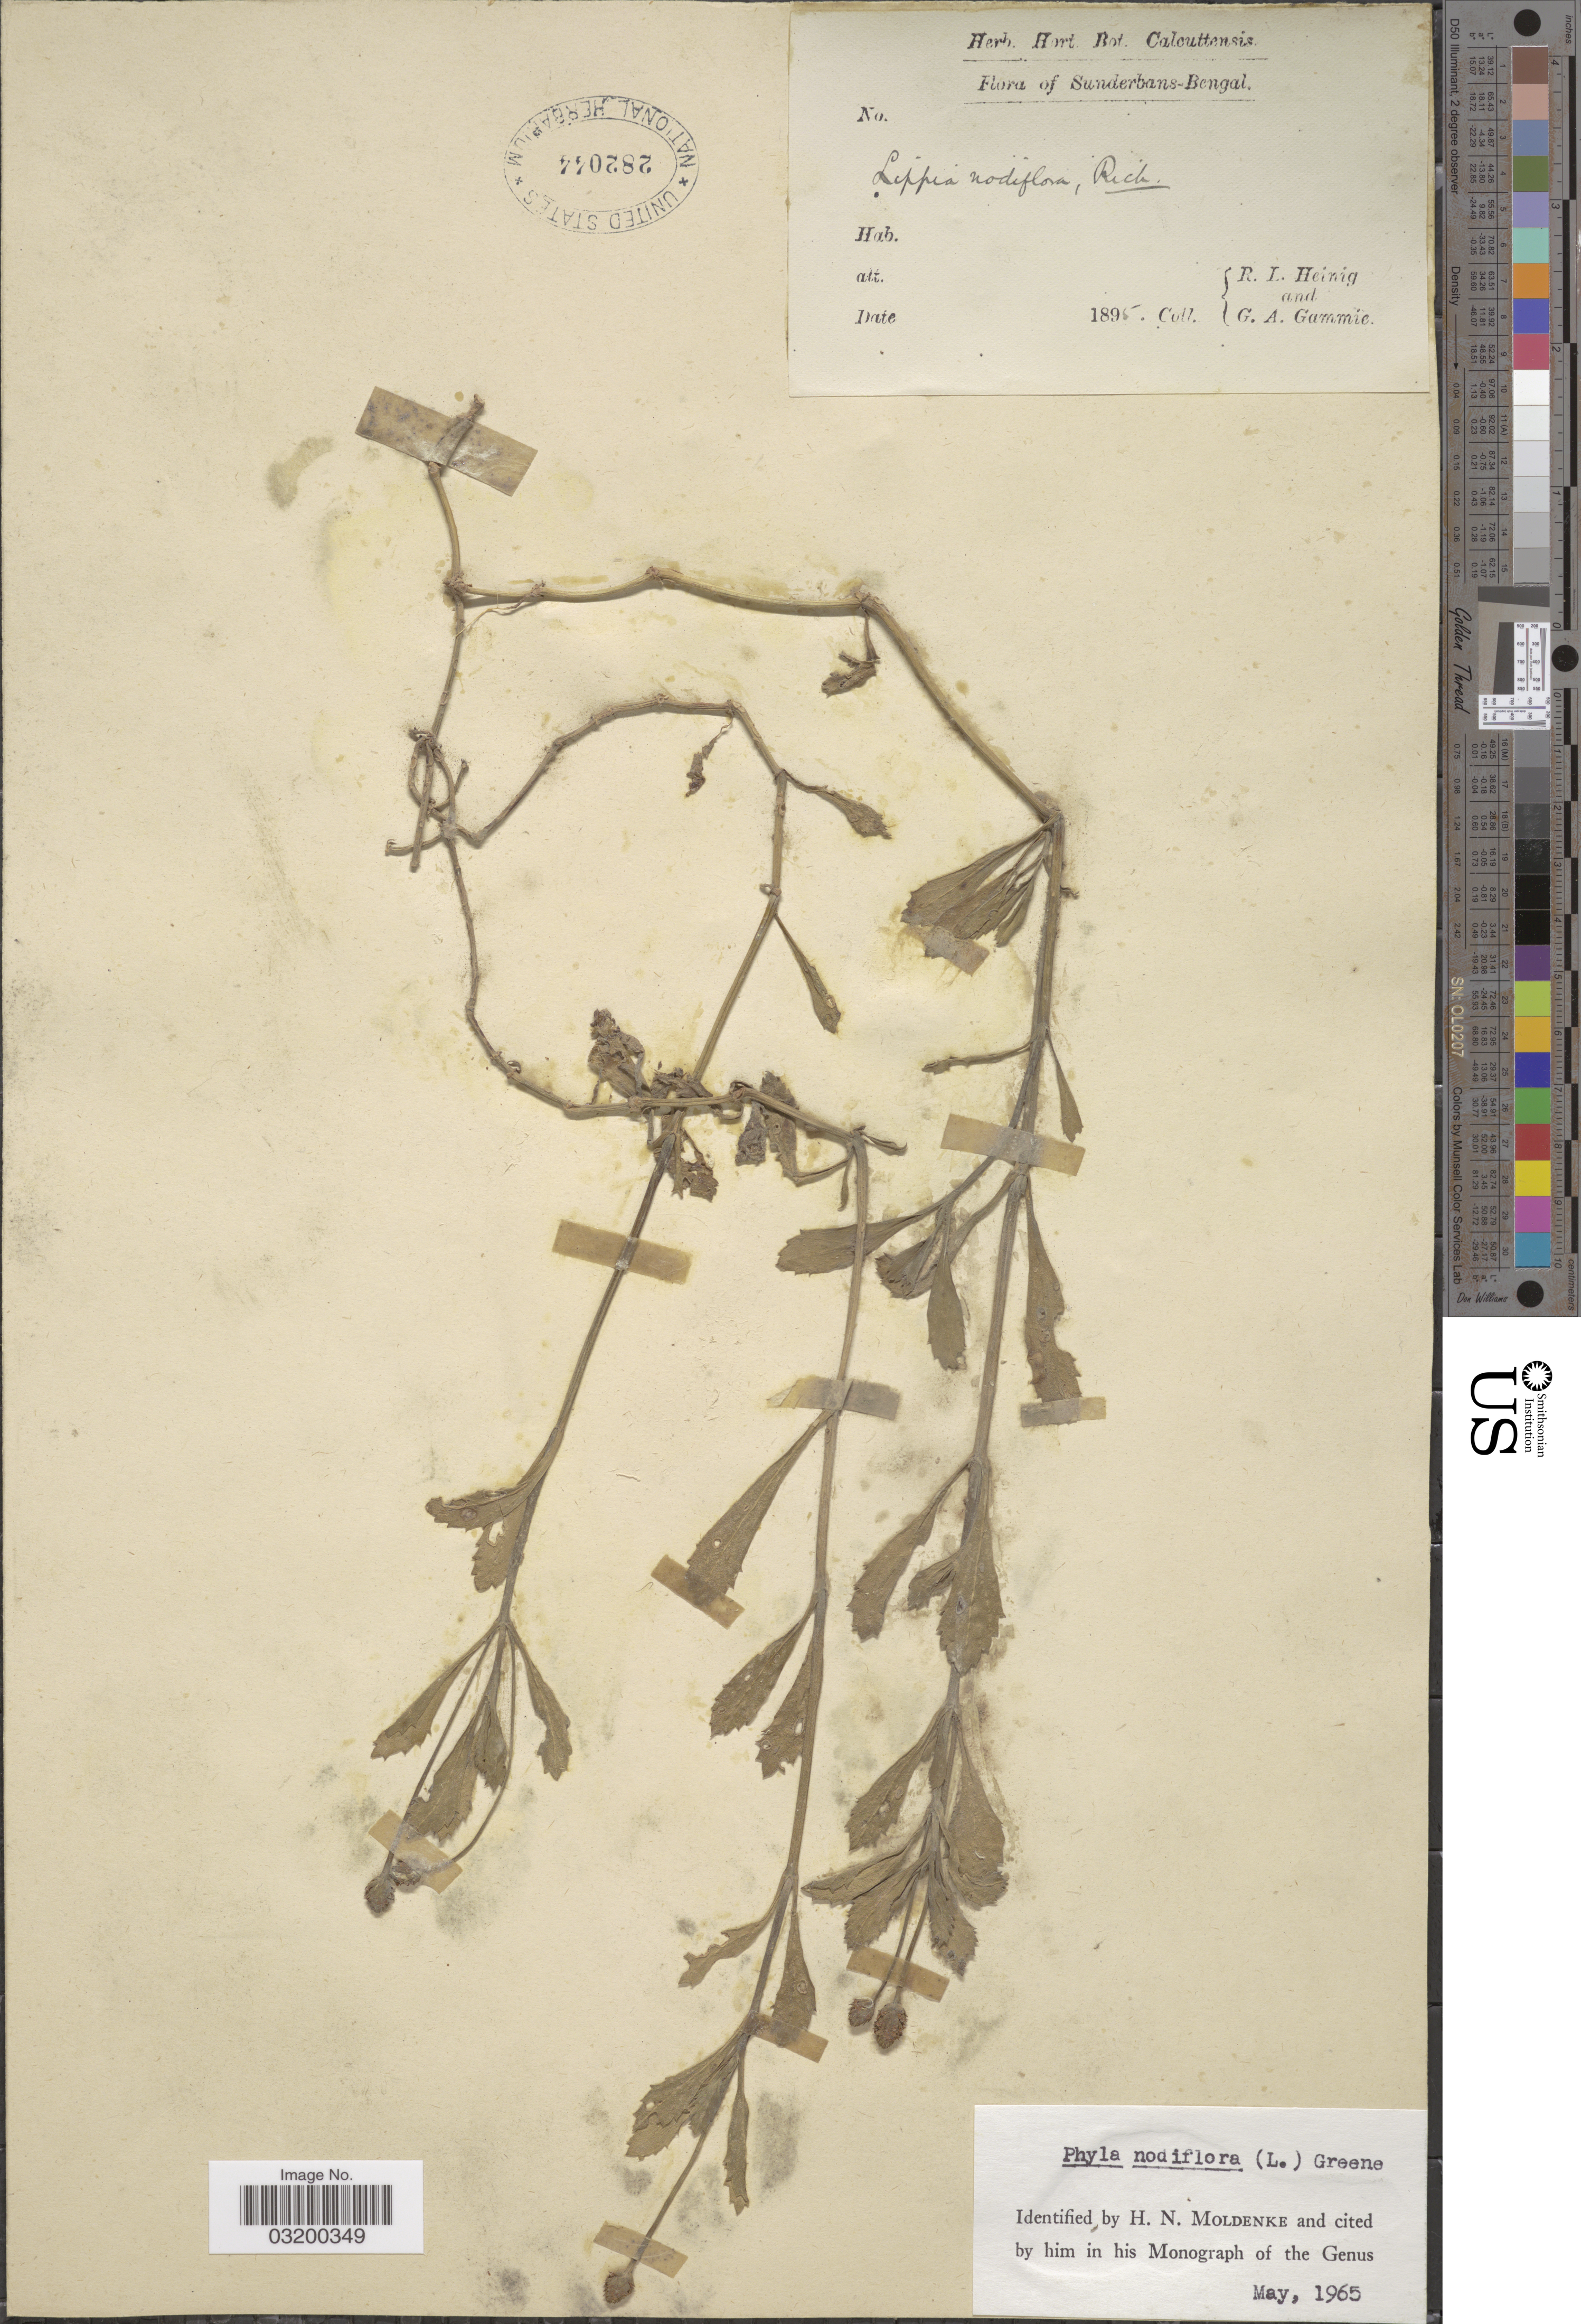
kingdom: Plantae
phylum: Tracheophyta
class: Magnoliopsida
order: Lamiales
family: Verbenaceae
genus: Phyla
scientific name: Phyla nodiflora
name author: (L.) Greene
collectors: R. Heinig & G. Gammie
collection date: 1895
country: Bangladesh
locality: Sunderbans-Bengal.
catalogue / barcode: US 282044